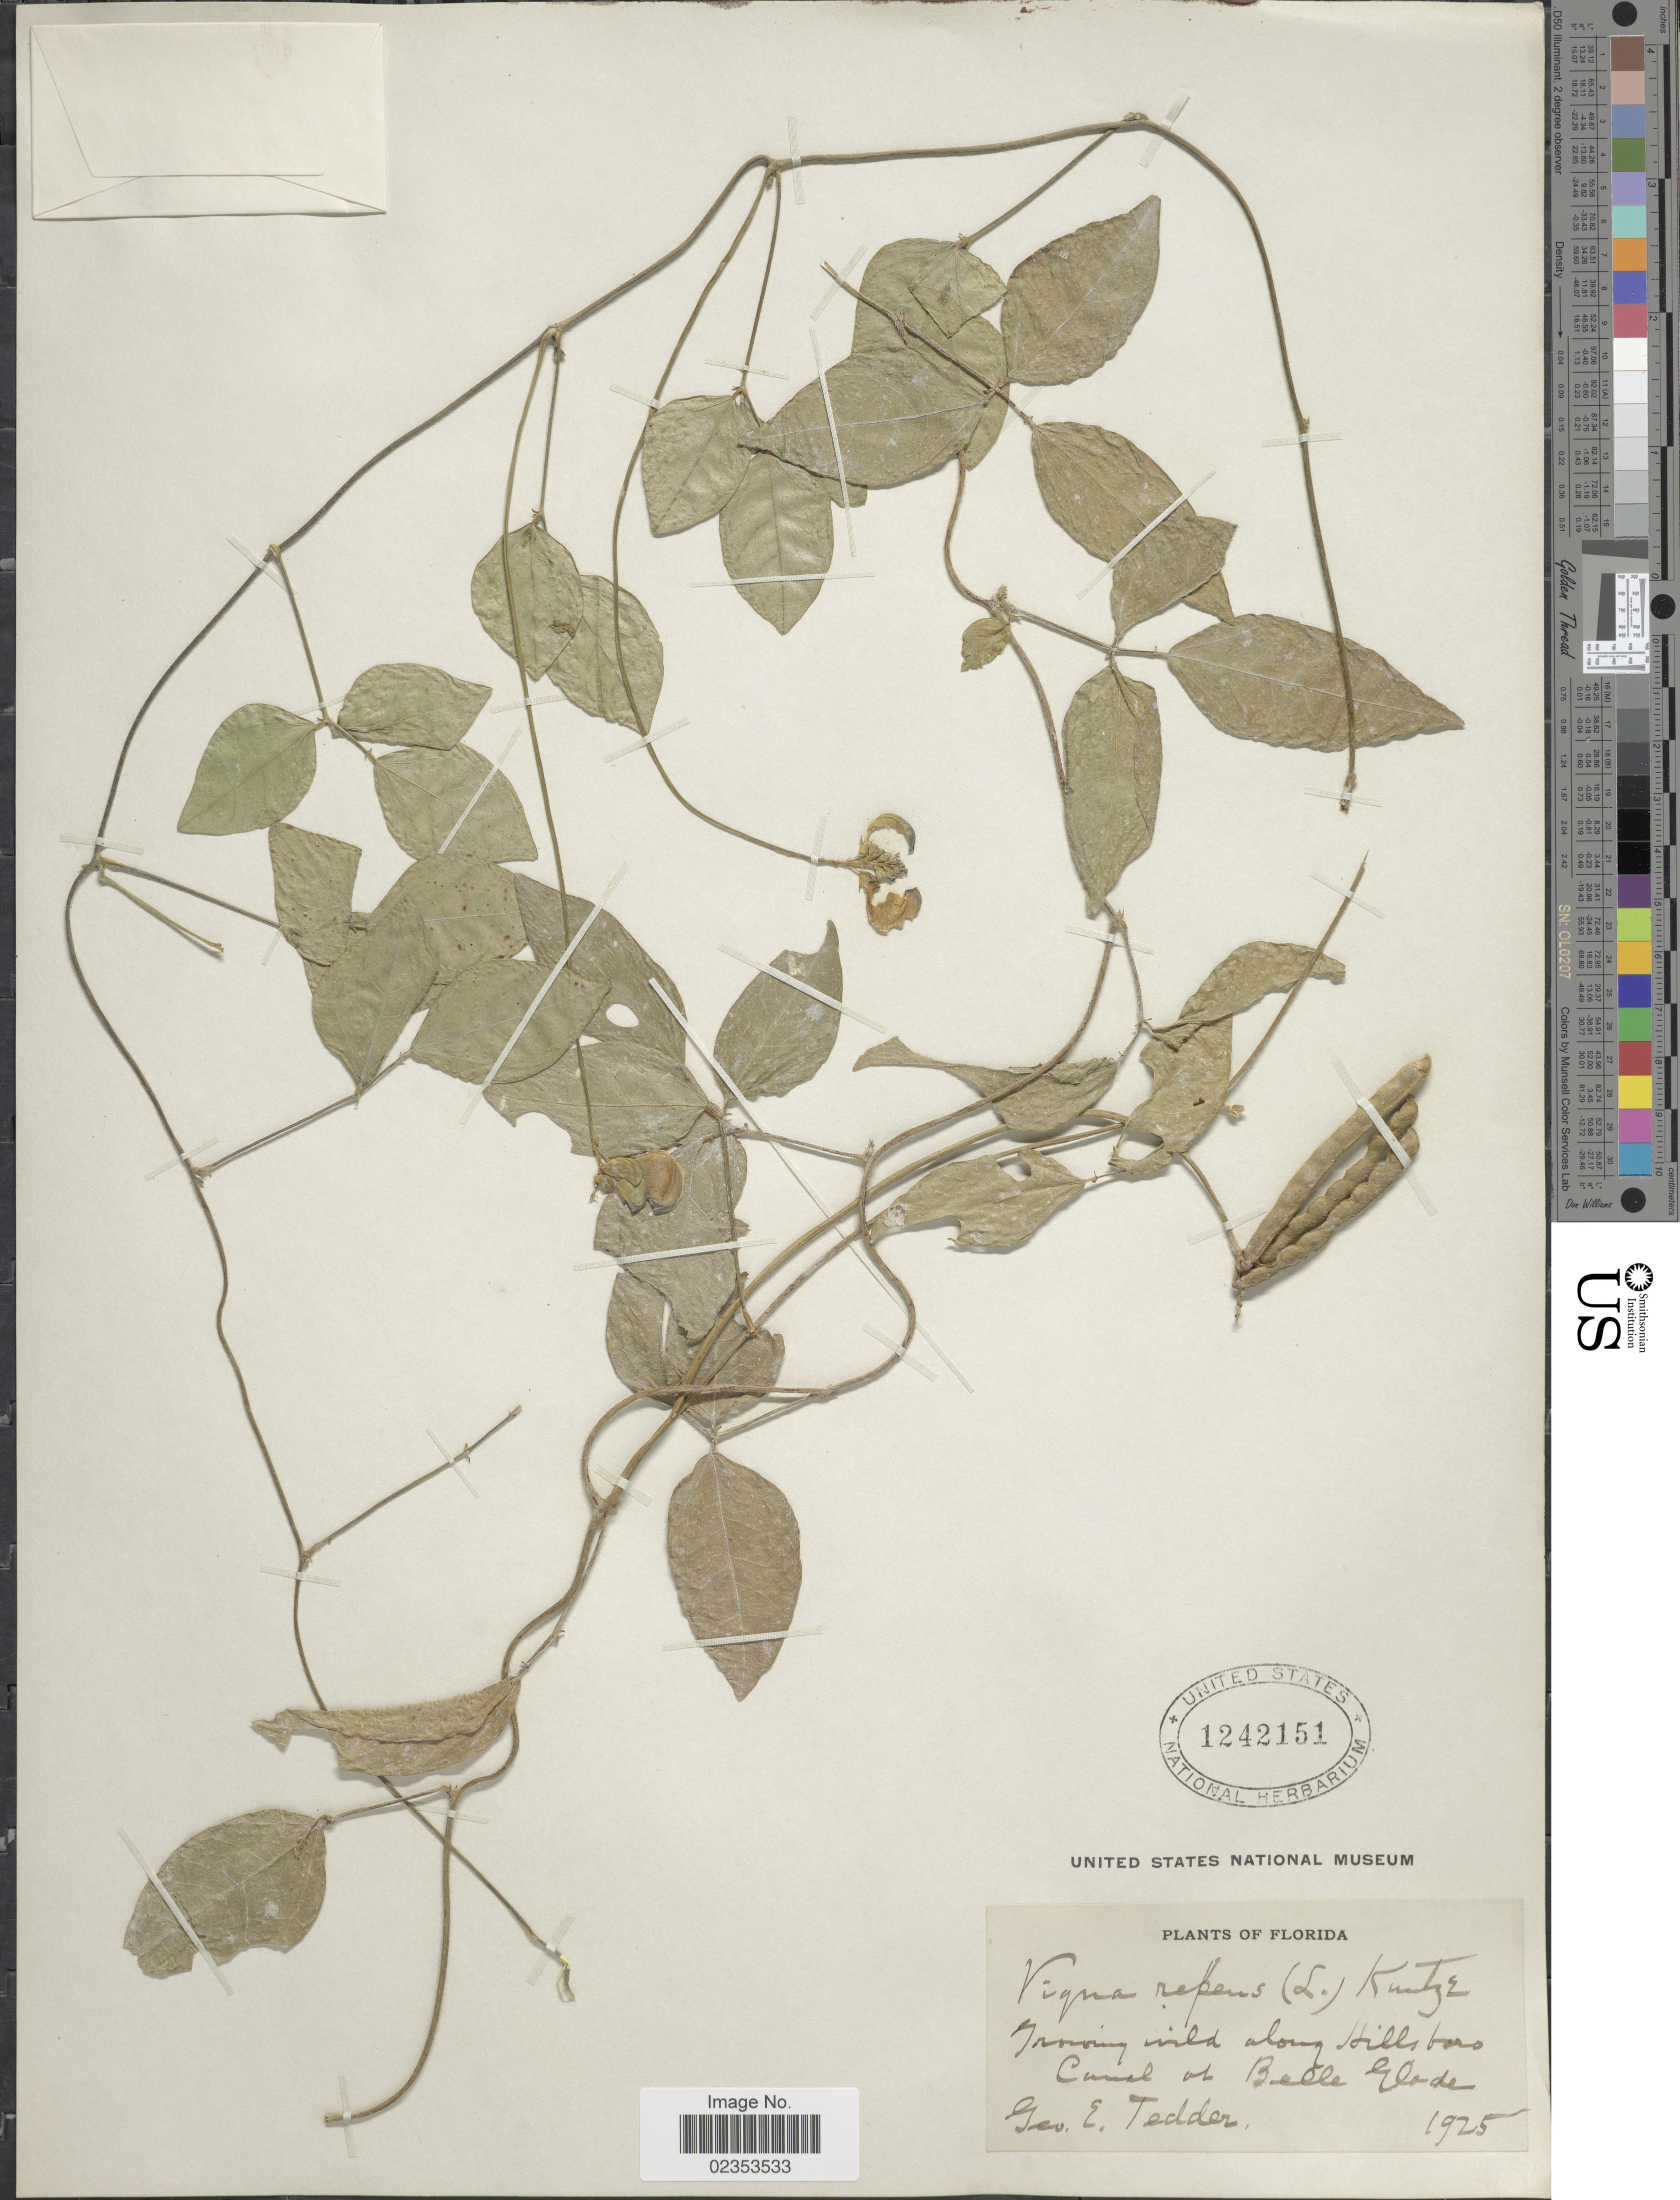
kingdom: Plantae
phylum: Tracheophyta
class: Magnoliopsida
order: Fabales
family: Fabaceae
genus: Vigna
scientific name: Vigna luteola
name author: (Jacq.) Benth.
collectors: G. Tedder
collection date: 1925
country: United States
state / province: Florida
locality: Along Hillsboro Canal at Belle Glade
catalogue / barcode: US 1242151